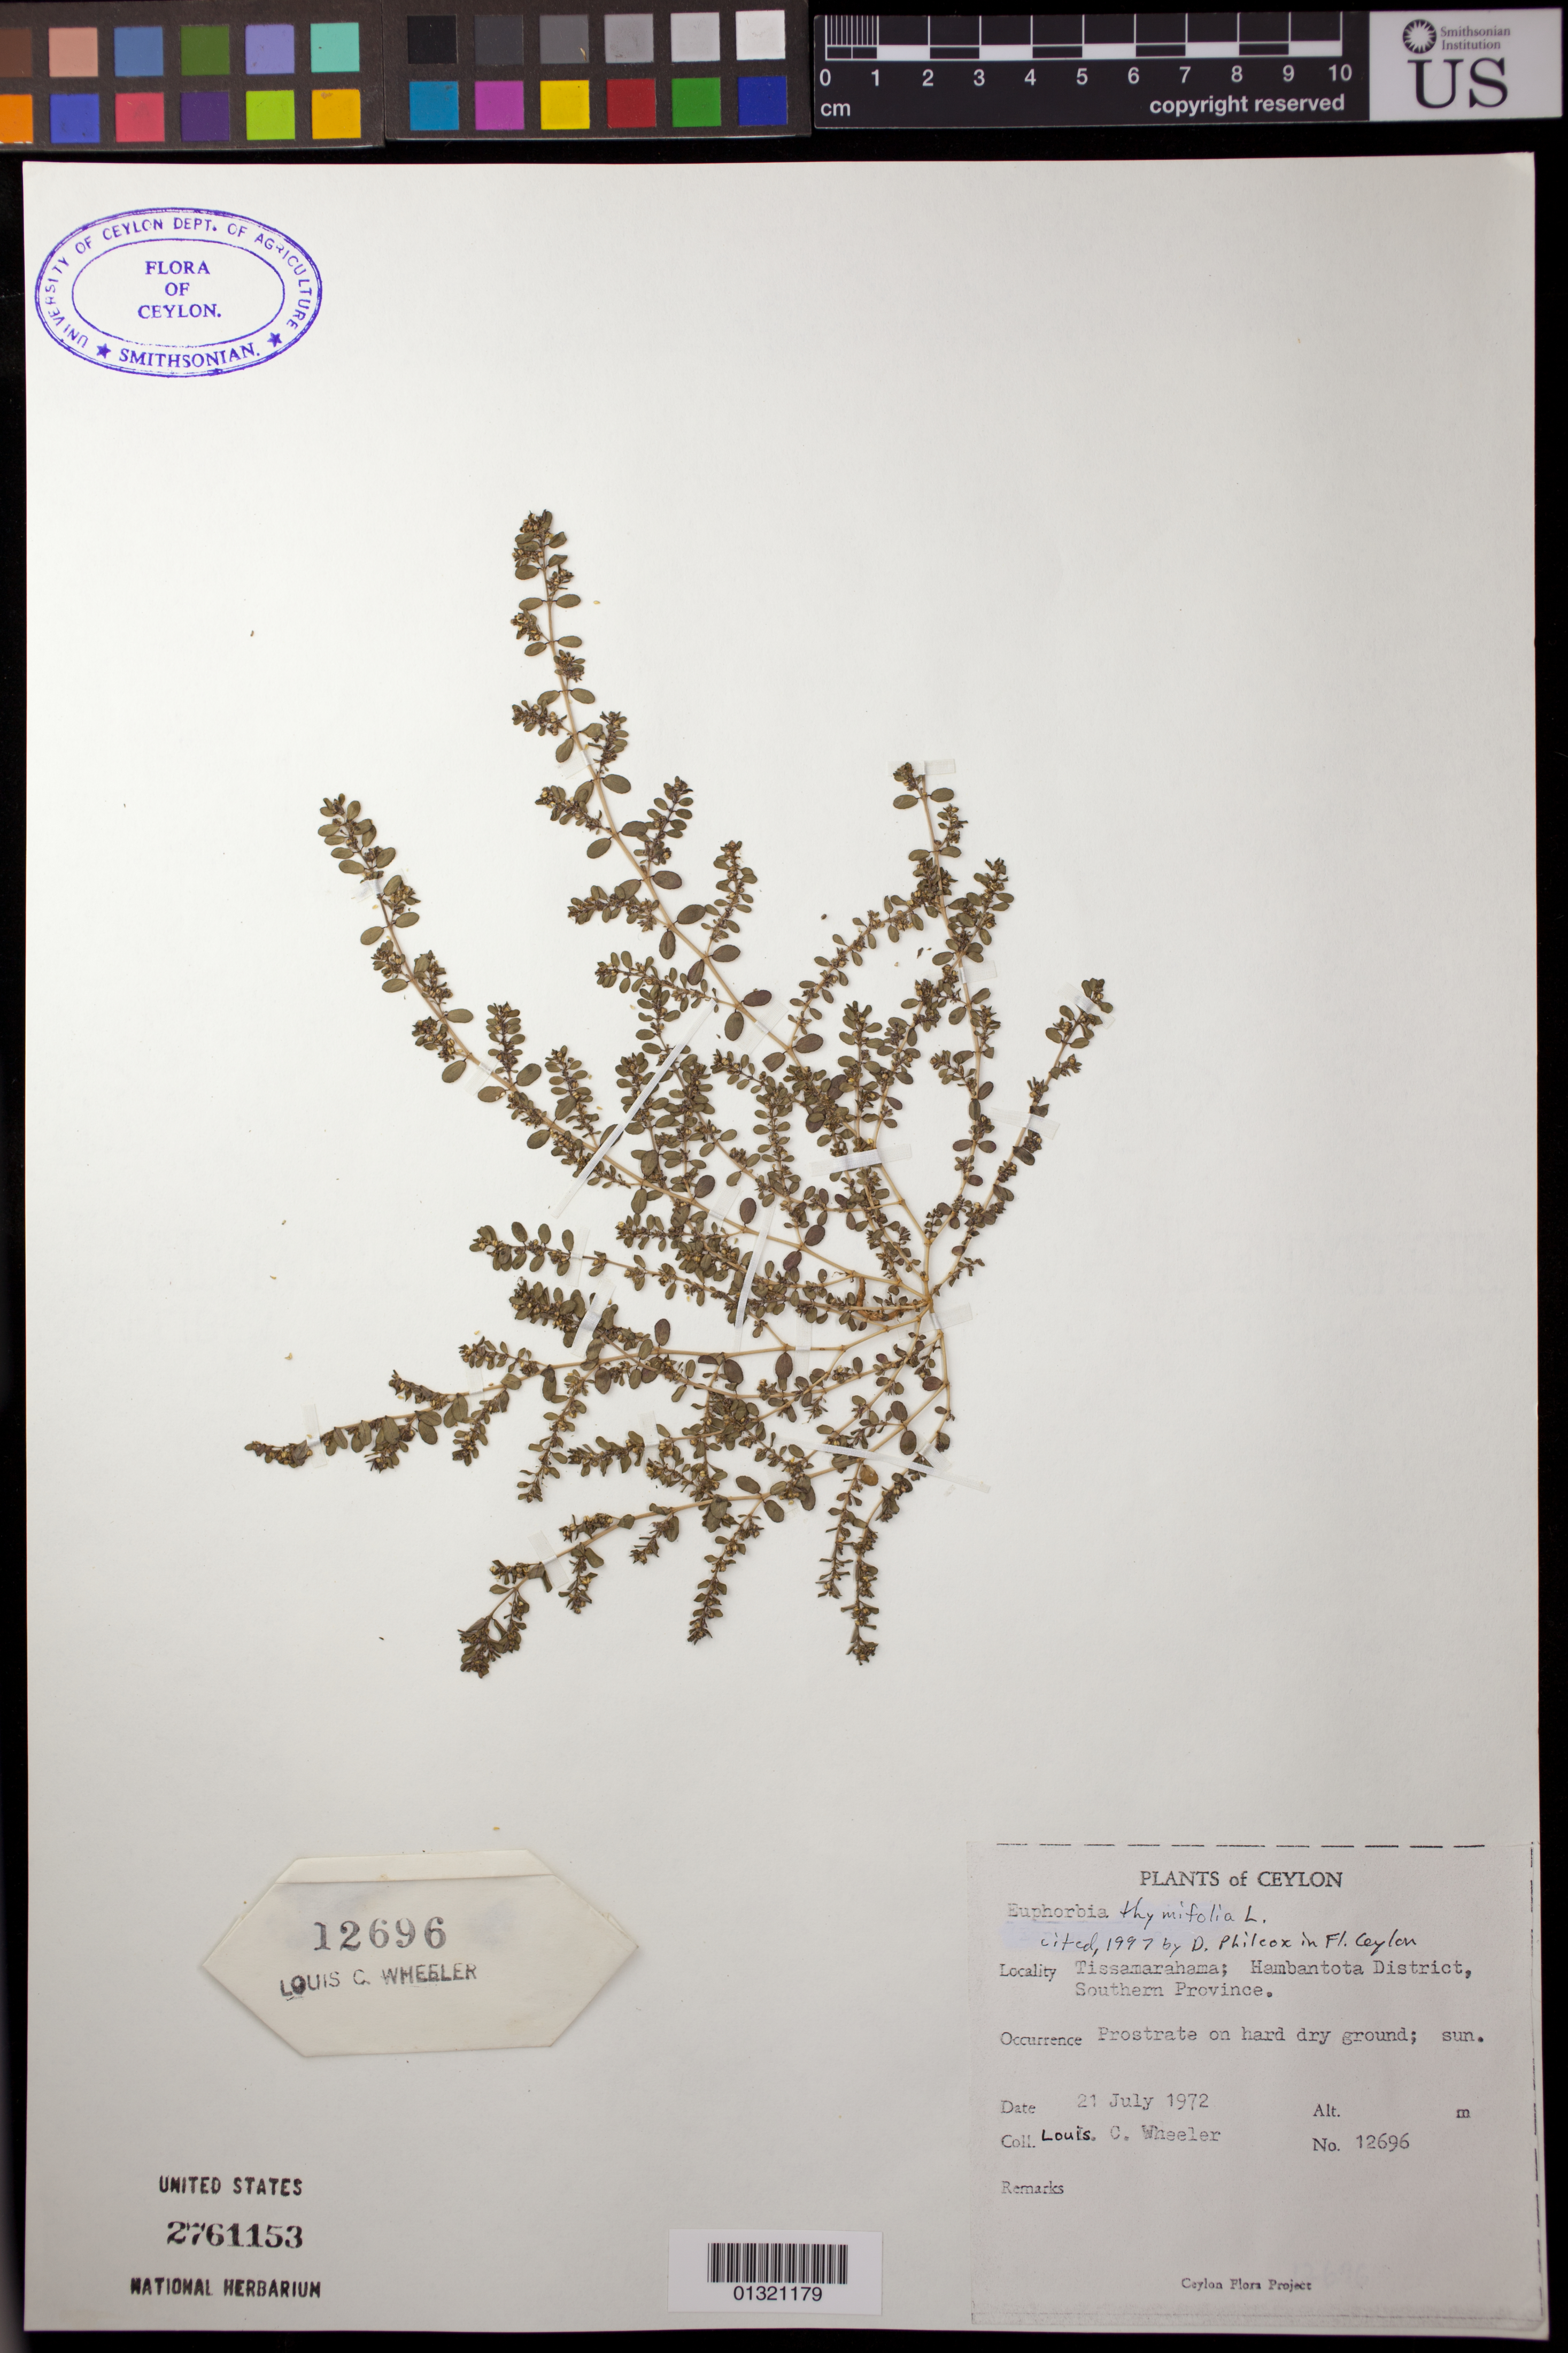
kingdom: Plantae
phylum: Tracheophyta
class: Magnoliopsida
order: Malpighiales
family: Euphorbiaceae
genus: Euphorbia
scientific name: Euphorbia thymifolia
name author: L.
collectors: L. C. Wheeler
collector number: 12696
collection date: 1972-07-21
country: Sri Lanka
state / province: Southern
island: Ceylon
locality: Tissamarahama; Hambantota District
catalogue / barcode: US 2761153